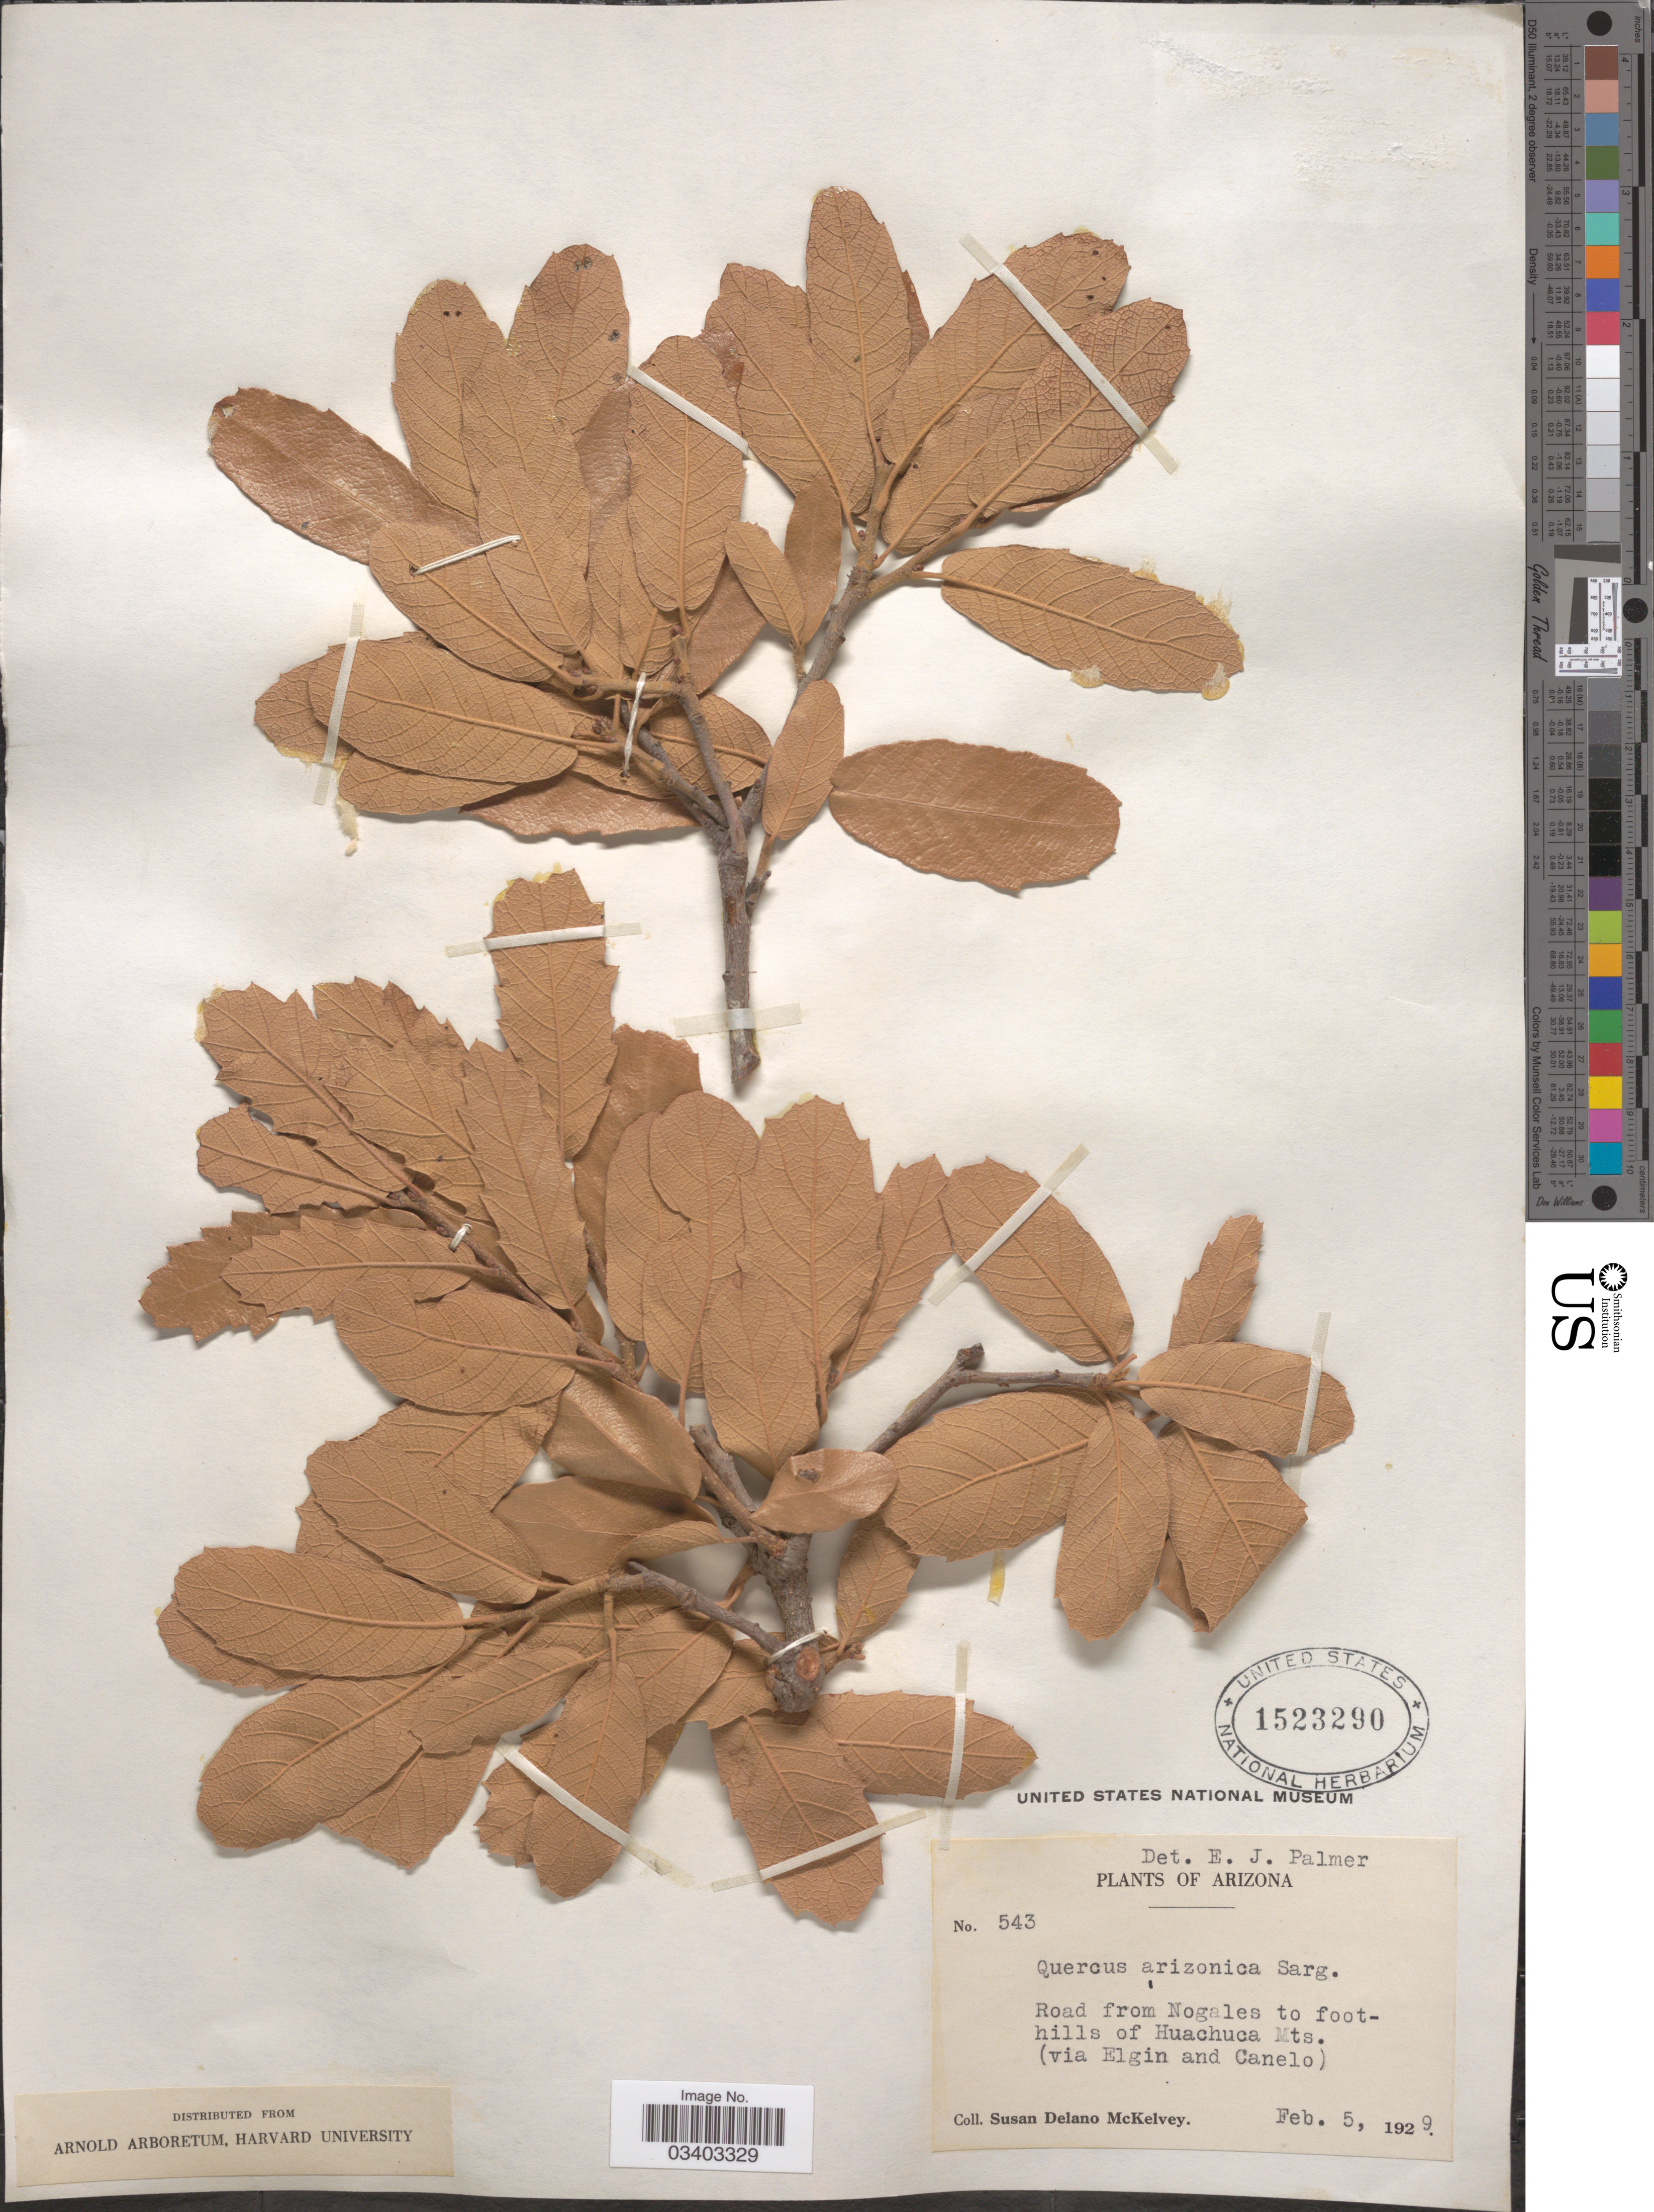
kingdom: Plantae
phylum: Tracheophyta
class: Magnoliopsida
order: Fagales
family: Fagaceae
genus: Quercus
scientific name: Quercus arizonica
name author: Sarg.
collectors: S. A. McKelvey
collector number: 543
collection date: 1929-02-05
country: United States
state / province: Arizona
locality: Road from Nogales to foothills of Huachuca Mts. (via Elgin and Canelo).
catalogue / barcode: US 1523290